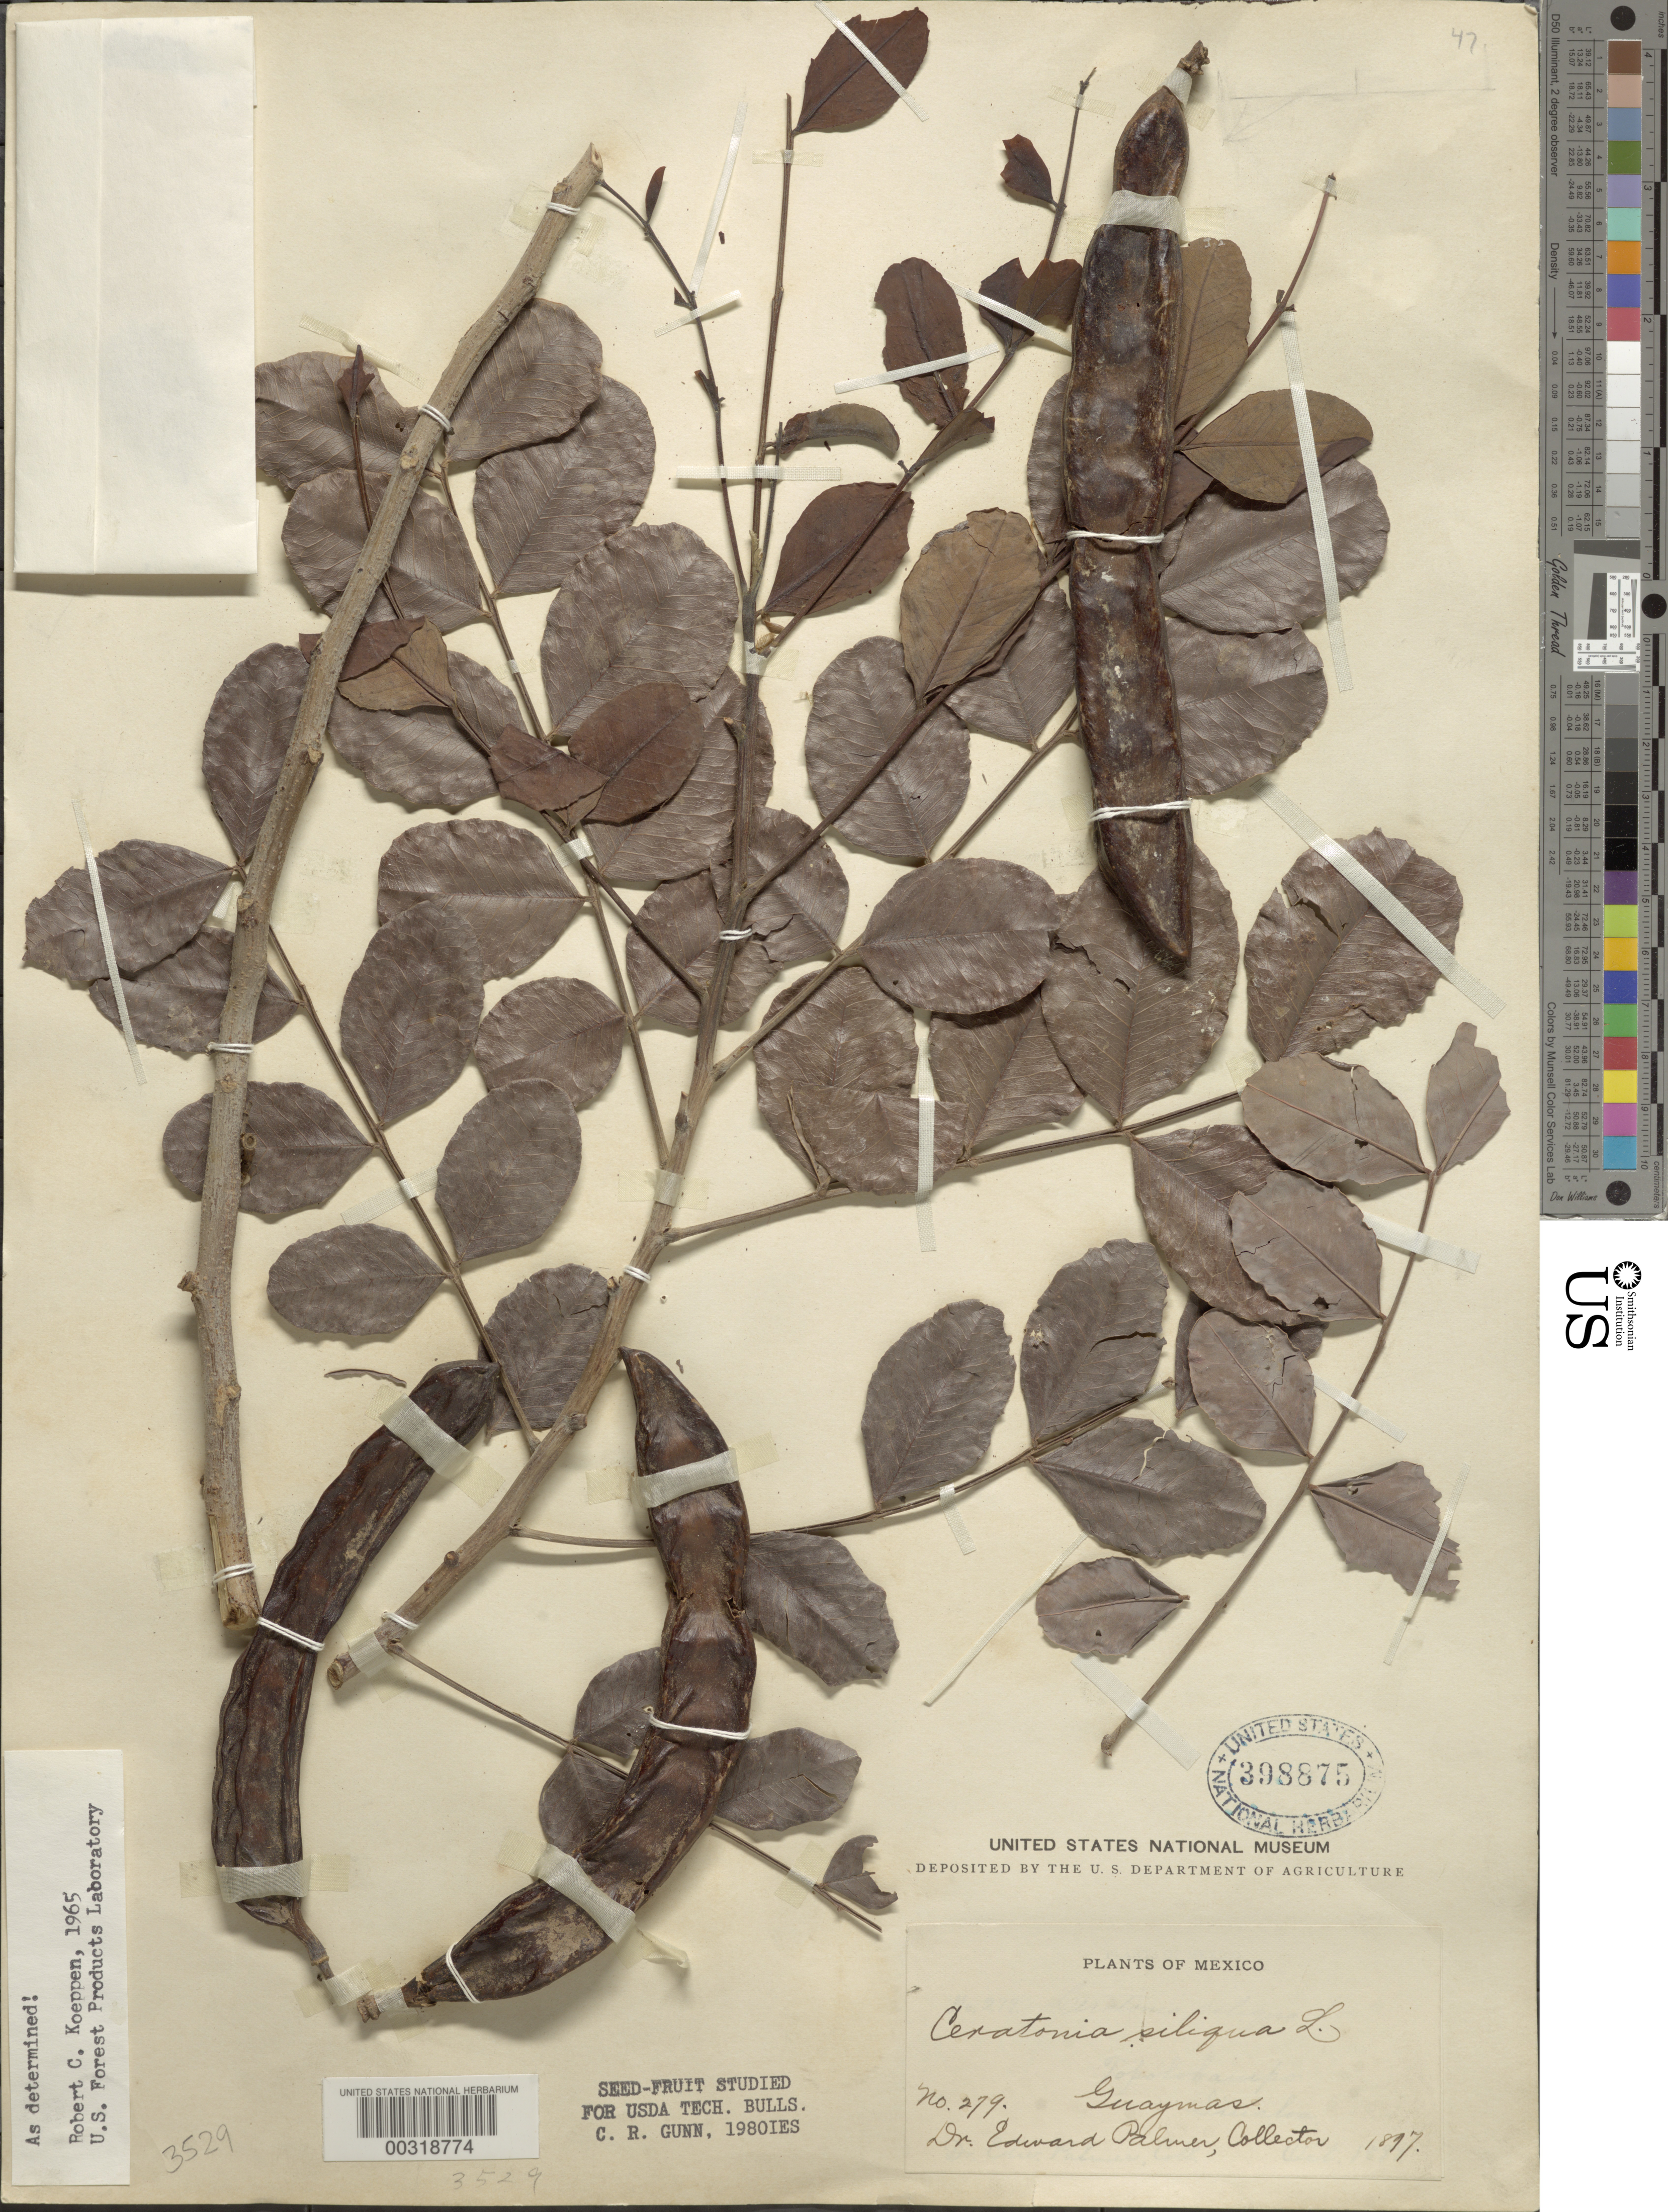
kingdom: Plantae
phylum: Tracheophyta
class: Magnoliopsida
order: Fabales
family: Fabaceae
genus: Ceratonia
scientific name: Ceratonia siliqua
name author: L.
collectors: E. Palmer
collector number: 279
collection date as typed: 1897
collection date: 1897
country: Mexico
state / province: Sonora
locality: Guaymas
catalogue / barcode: US 398875